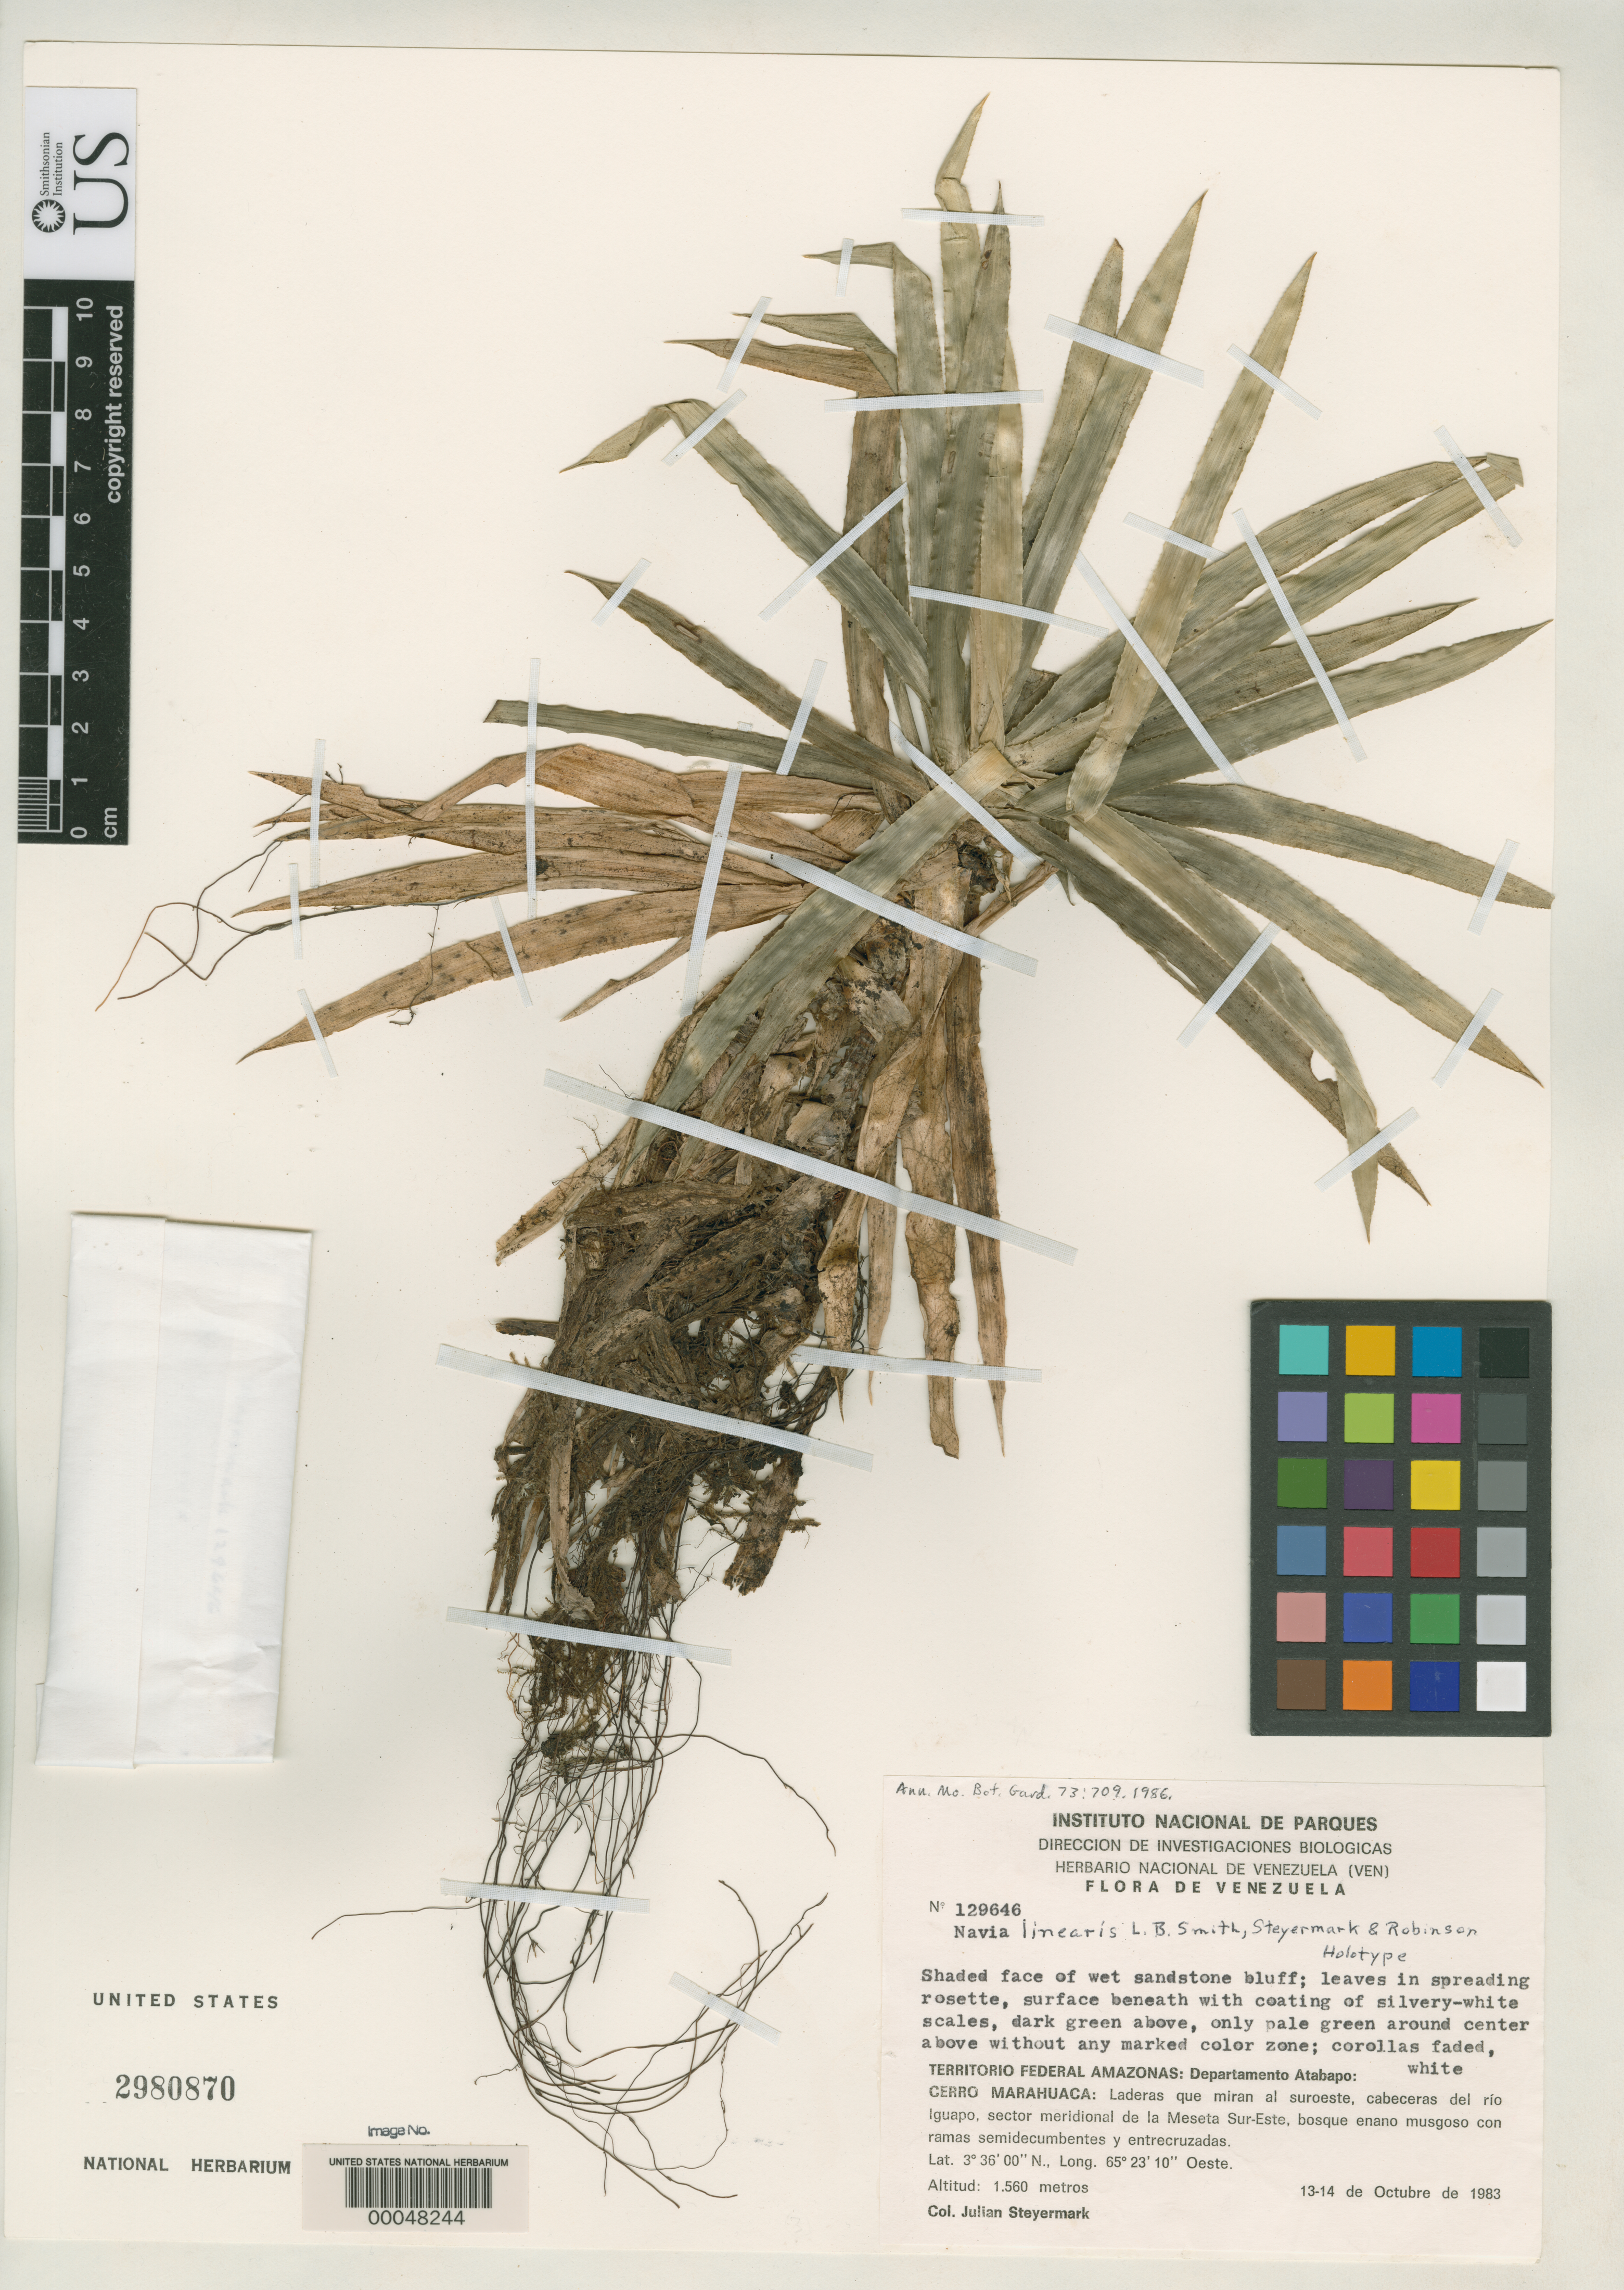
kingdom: Plantae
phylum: Tracheophyta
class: Liliopsida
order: Poales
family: Bromeliaceae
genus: Navia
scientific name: Navia linearis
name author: L.B. Sm.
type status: Holotype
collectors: J. Steyermark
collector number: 129646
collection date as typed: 13 Oct 1983 to 14 Oct 1983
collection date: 1983-10-13/1983-10-14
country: Venezuela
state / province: Amazonas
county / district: Atabapo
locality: Cerro Marahuaca, headwaters of Rio Iguapo, S sector of Meseta Sur-Este.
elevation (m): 1560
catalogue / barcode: US 2980870